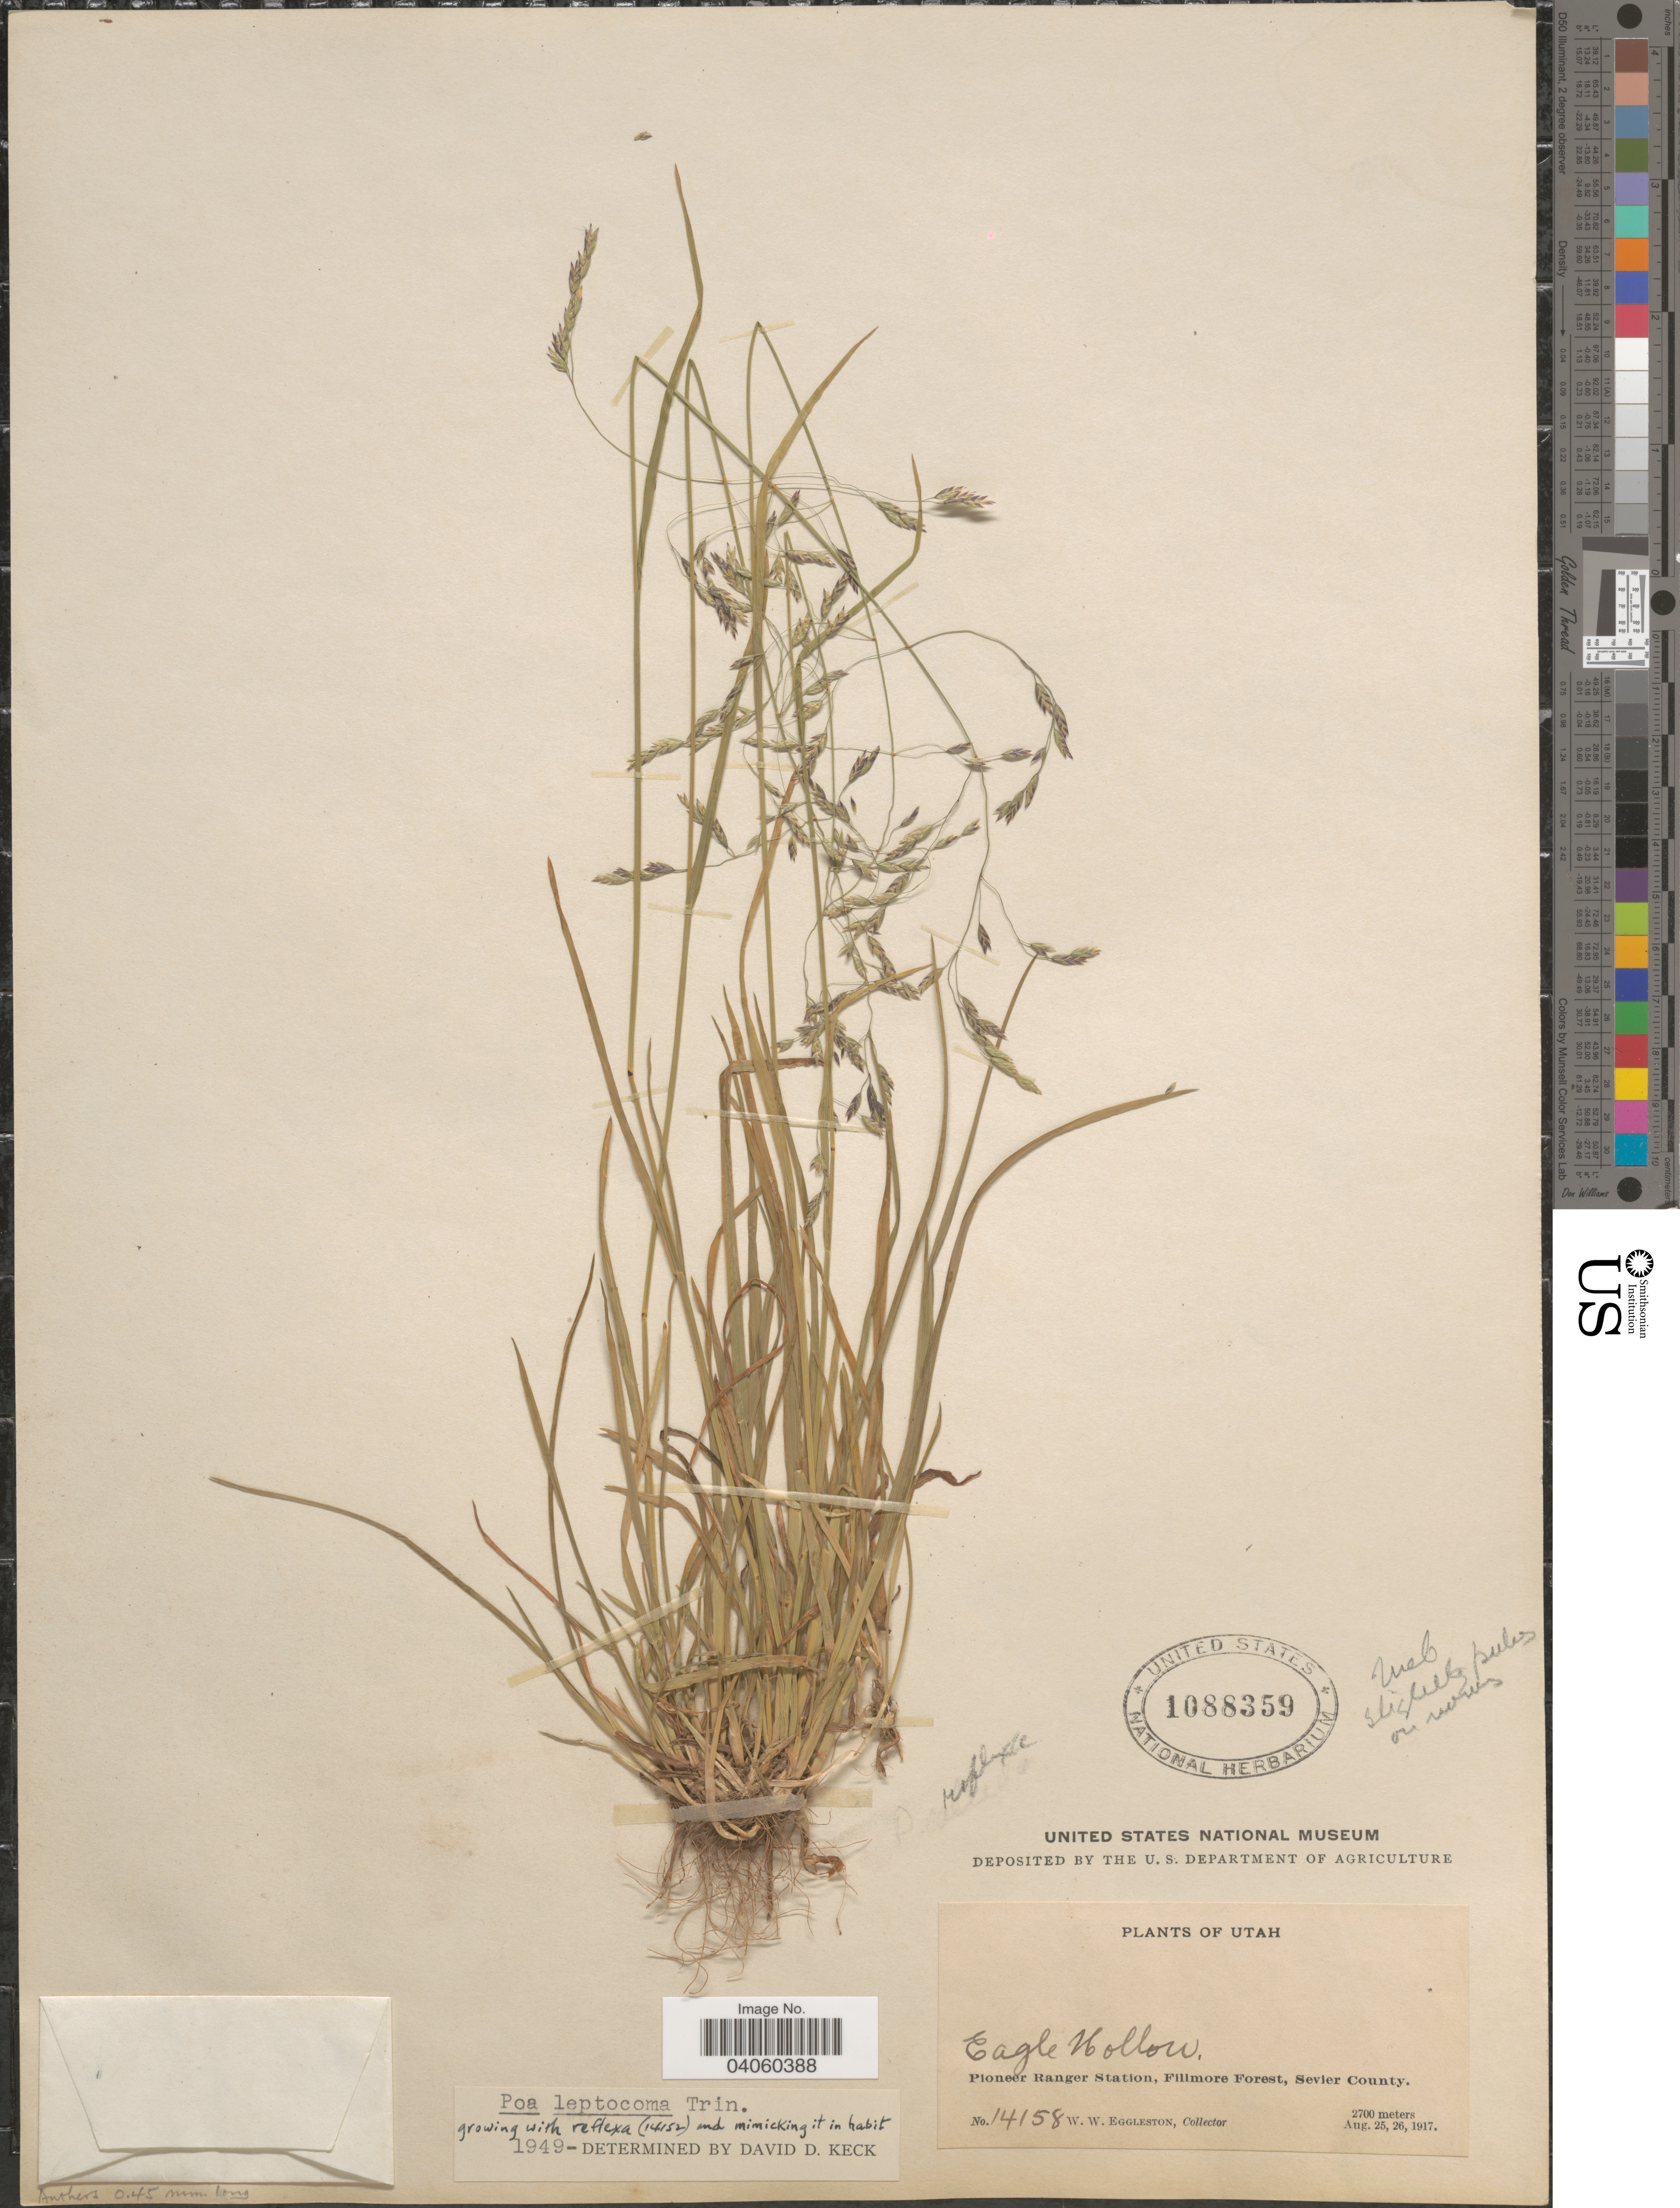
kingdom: Plantae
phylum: Tracheophyta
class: Liliopsida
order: Poales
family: Poaceae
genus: Poa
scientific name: Poa leptocoma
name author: Trin.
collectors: W. W. Eggleston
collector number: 14158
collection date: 1917-08-25/1917-08-26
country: United States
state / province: Utah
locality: Eagle Hollow. Pioneer Ranger Station, Fillmore Forest, Sevier County.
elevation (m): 2700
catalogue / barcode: US 1088359